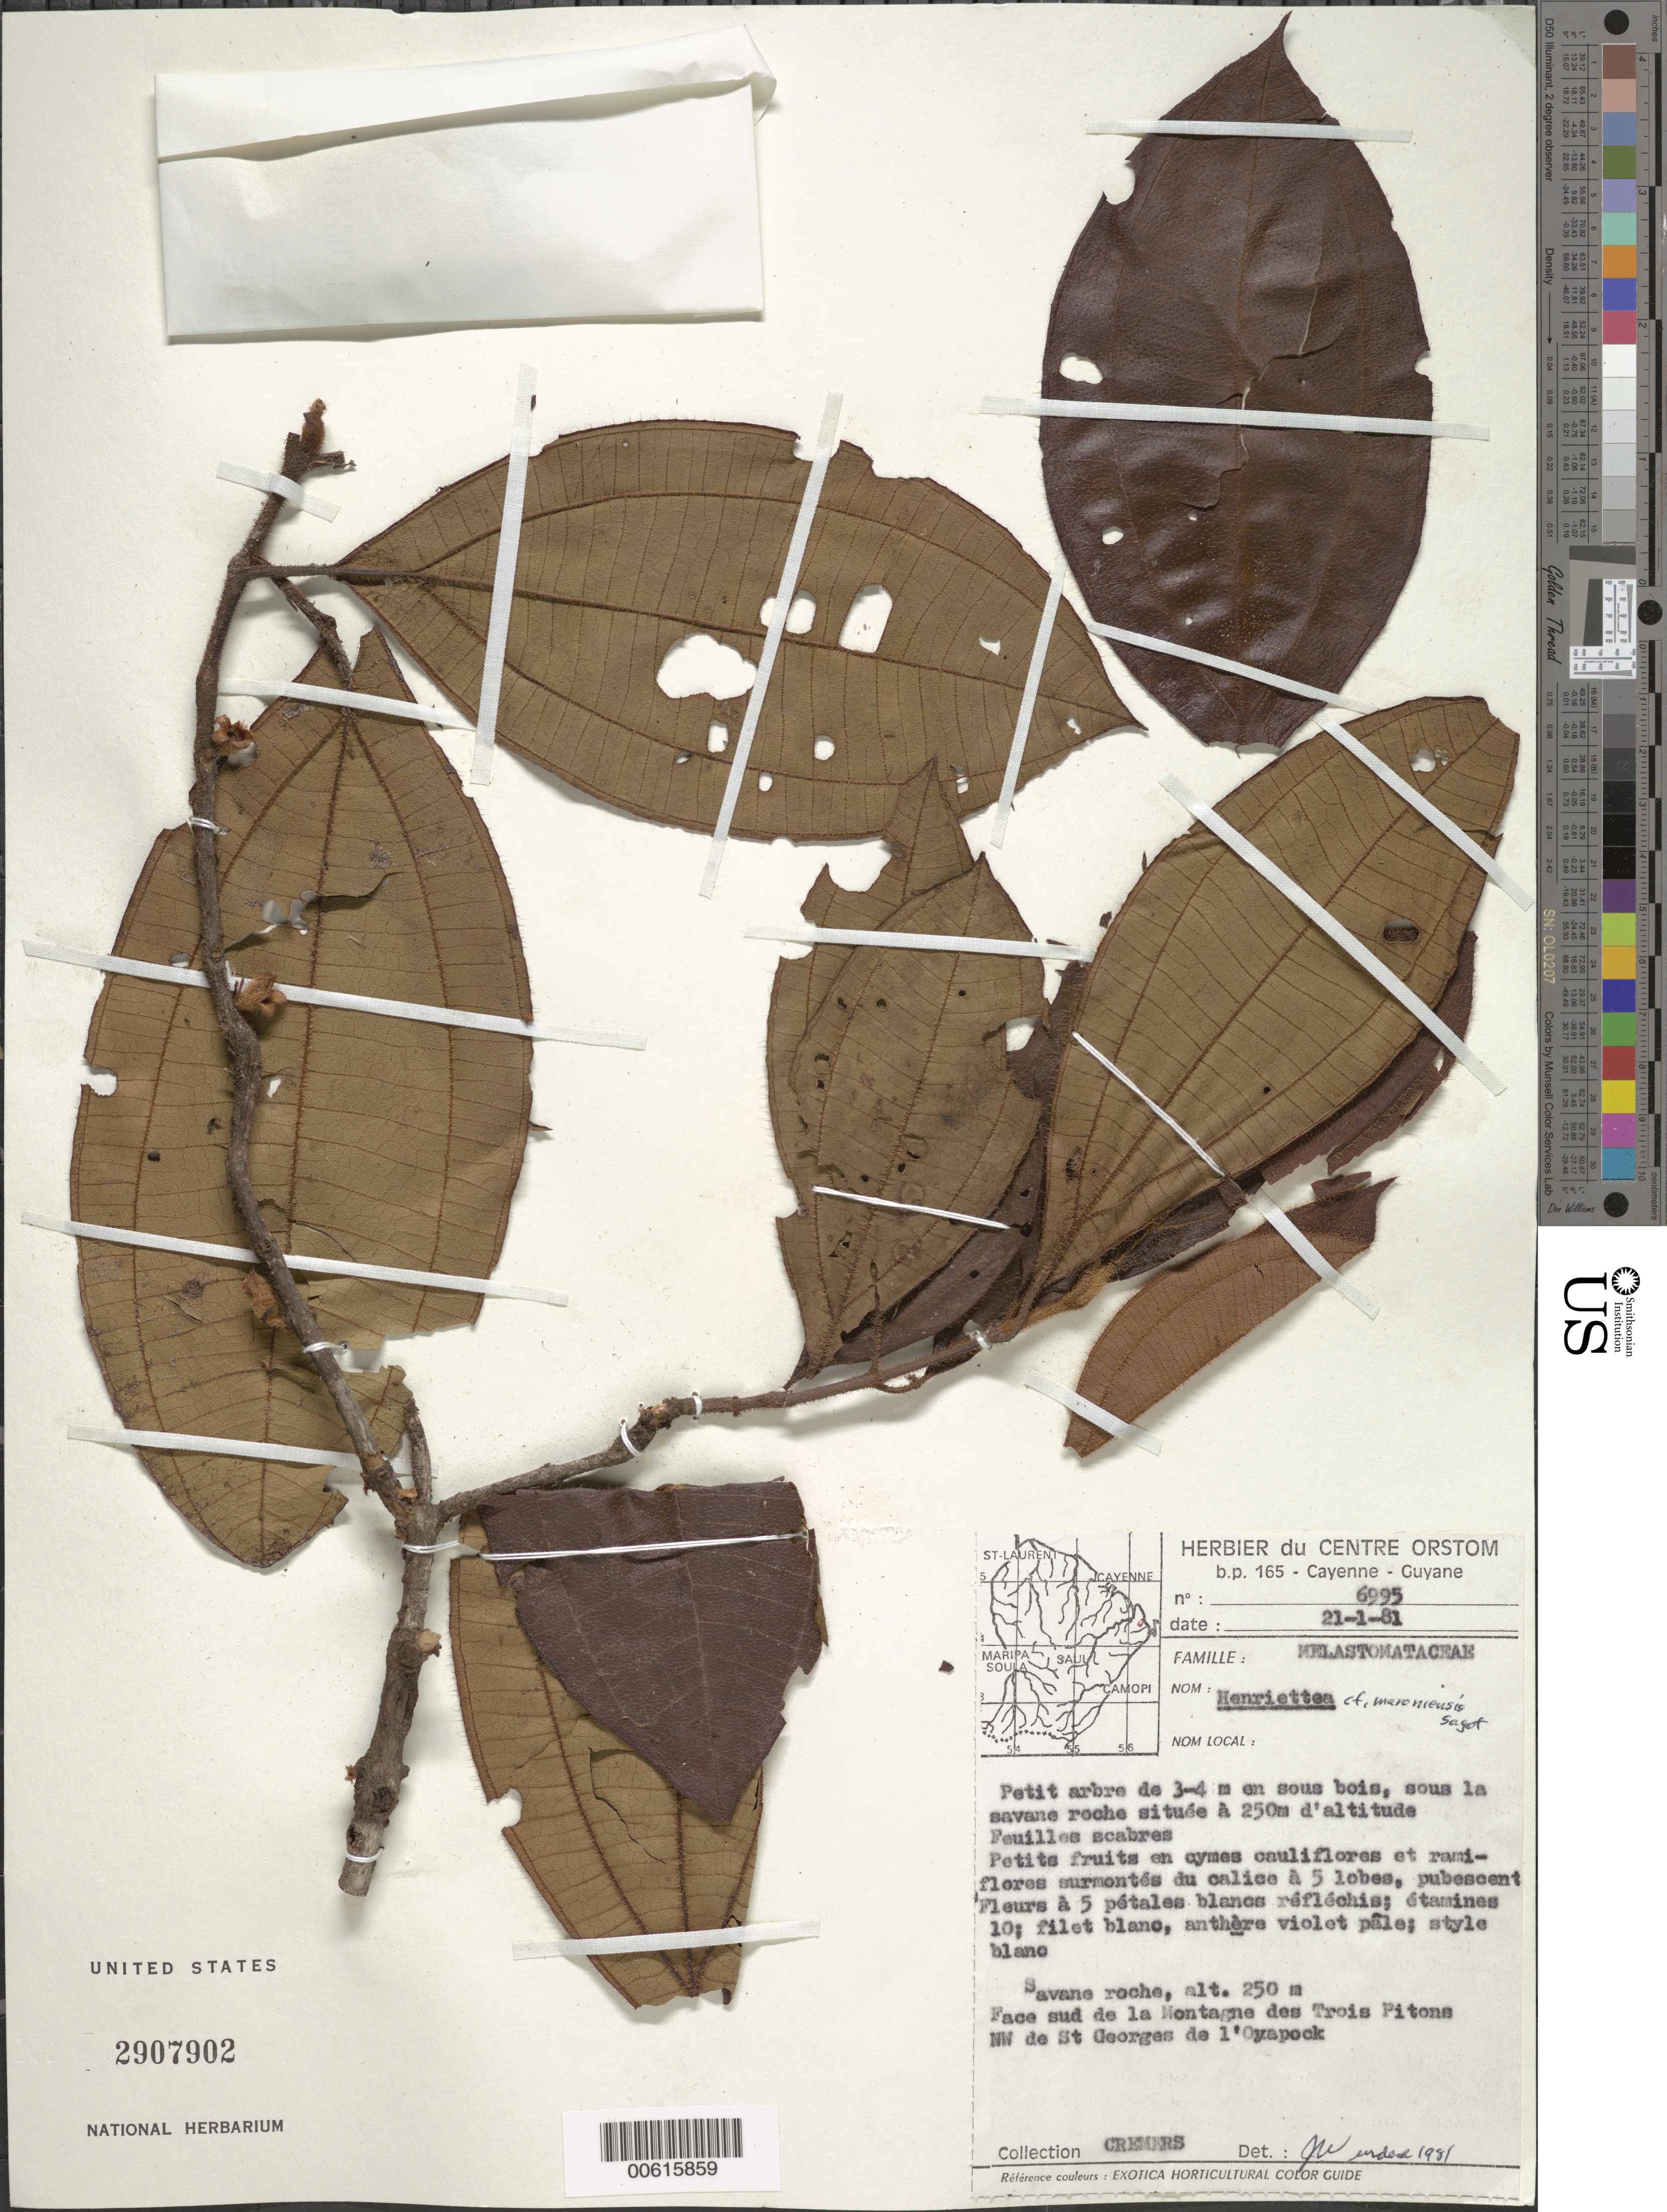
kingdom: Plantae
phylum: Tracheophyta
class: Magnoliopsida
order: Myrtales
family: Melastomataceae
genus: Henriettea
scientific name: Henriettea maroniensis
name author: Sagot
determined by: Wurdack, John J., (US), US (UNITED STATES)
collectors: G. Cremers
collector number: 6995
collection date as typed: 21-Jan-81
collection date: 1981-01-21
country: French Guiana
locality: Montagne des Trois Pitons, NW de St. Georges de l'Oyapock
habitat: Rocky savanna on south slope of mountain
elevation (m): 250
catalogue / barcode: US 2907902